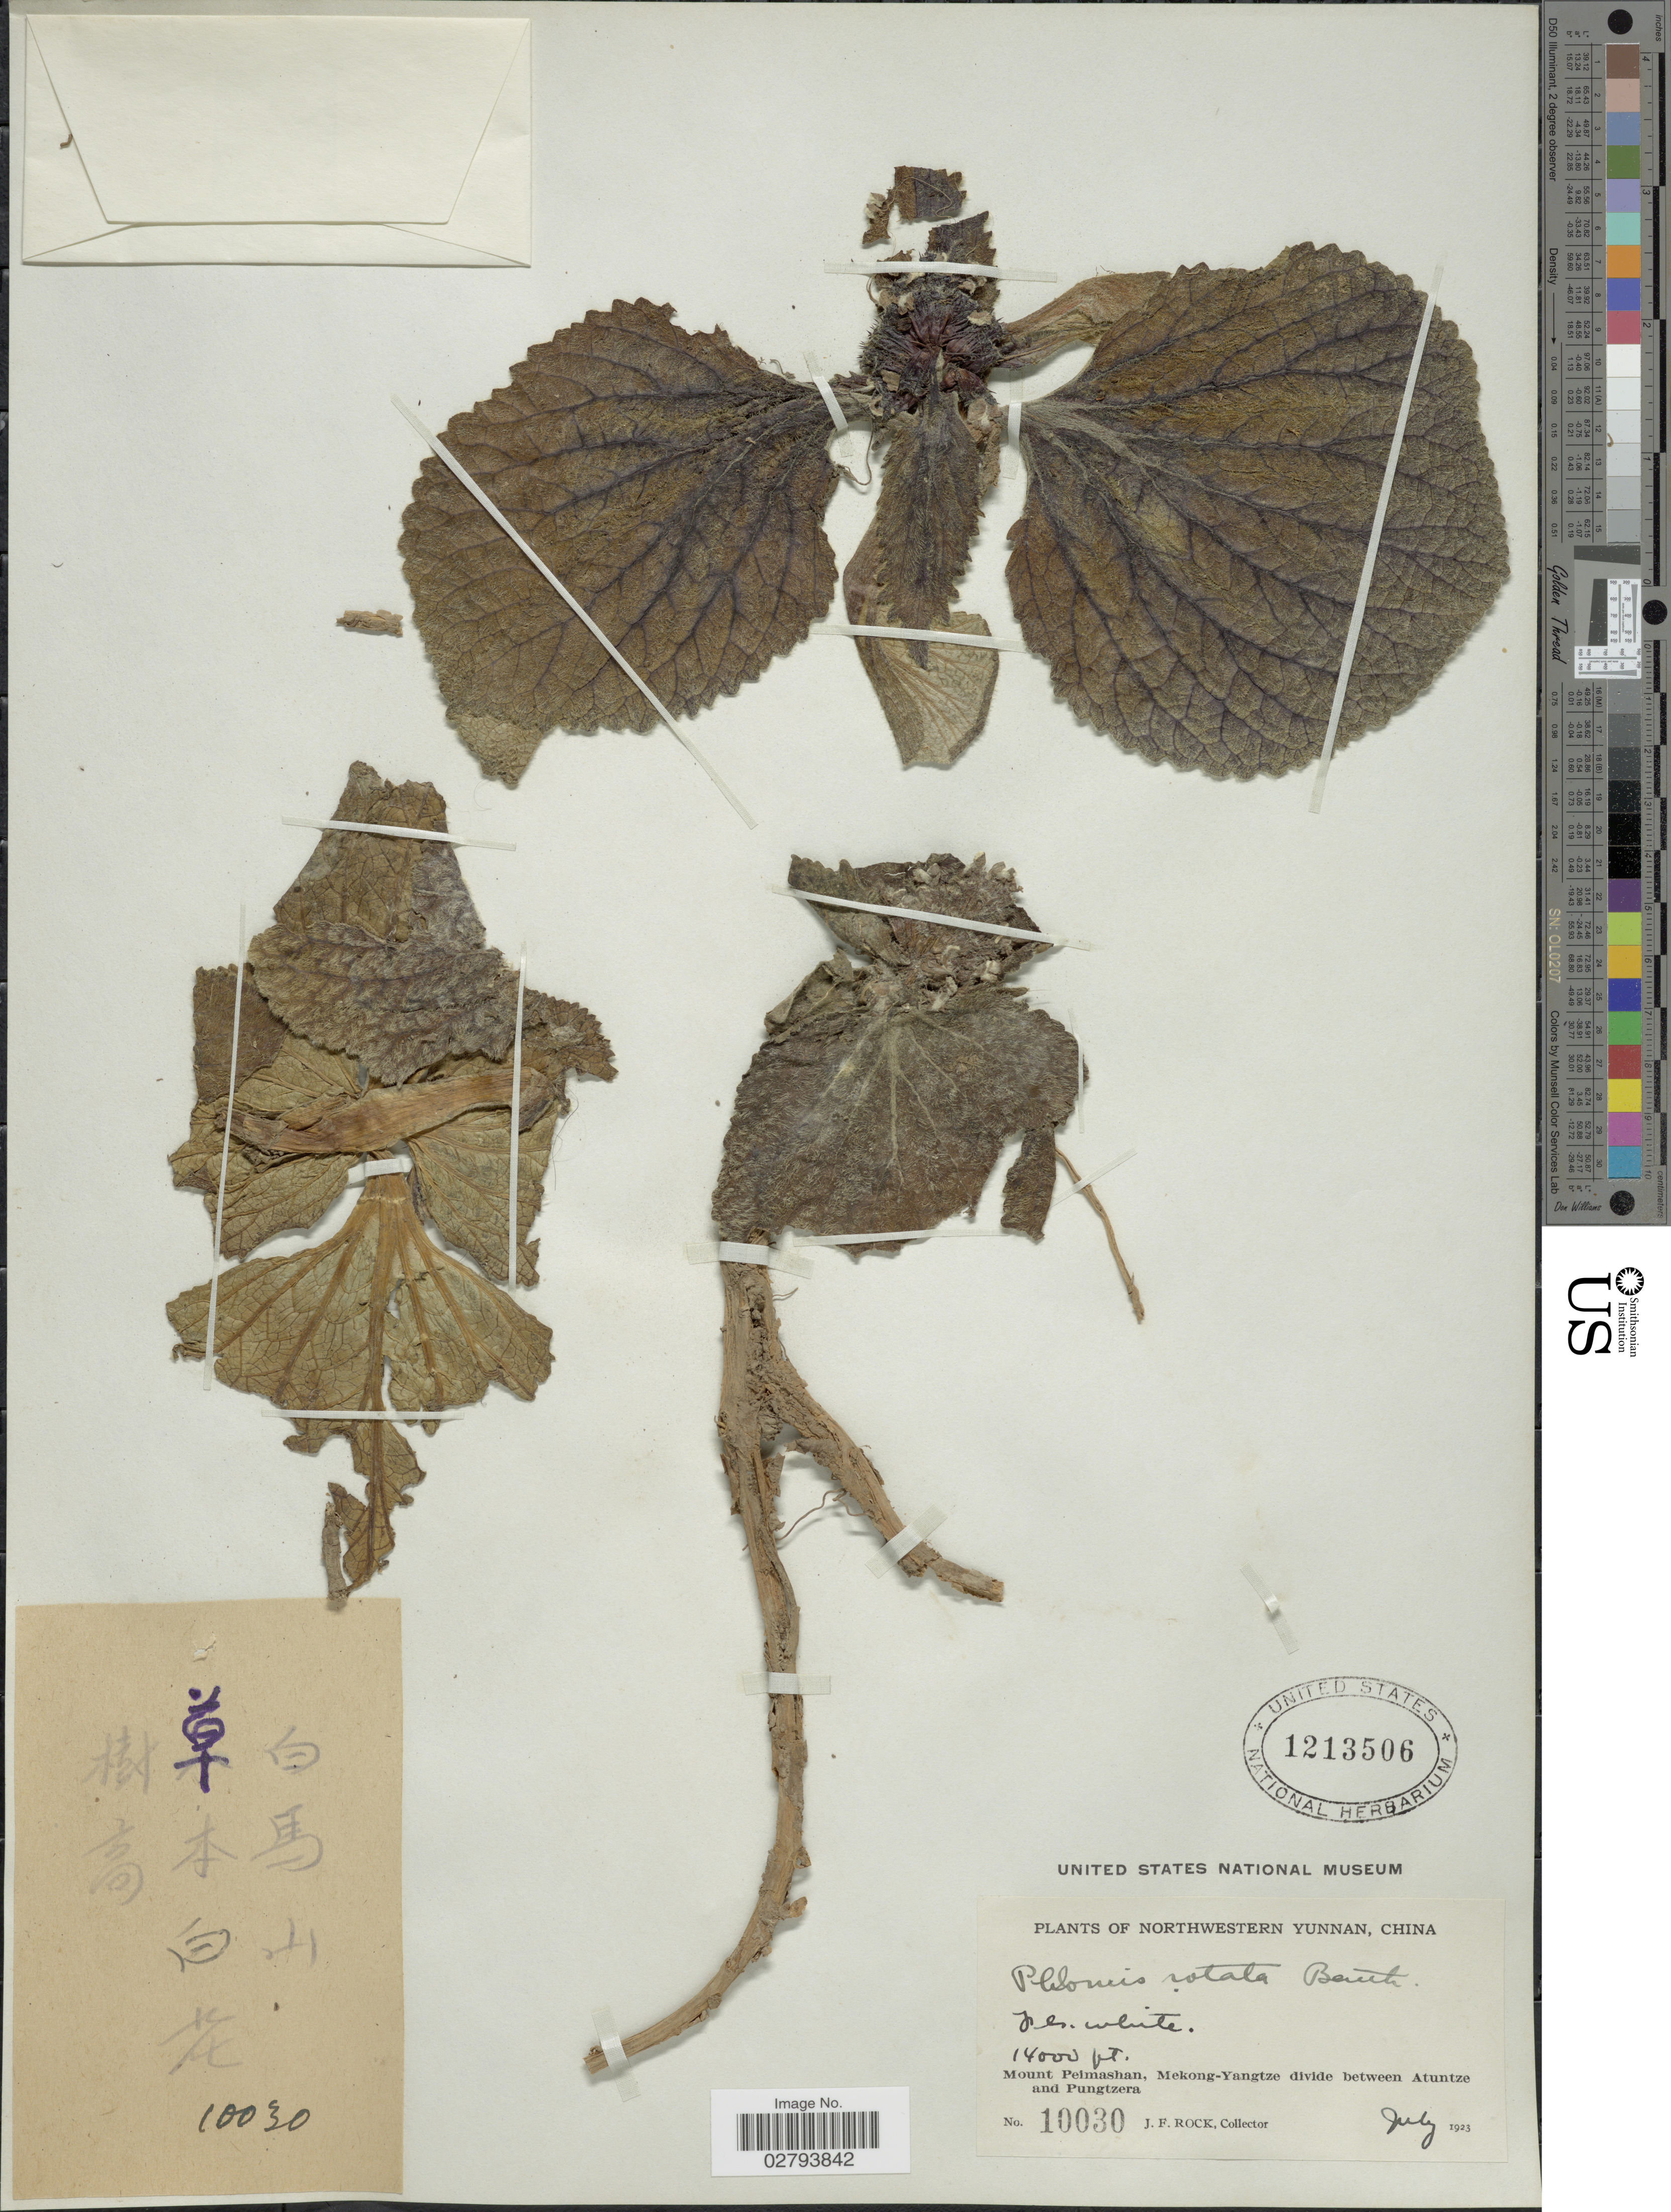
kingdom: Plantae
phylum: Tracheophyta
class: Magnoliopsida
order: Lamiales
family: Lamiaceae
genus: Phlomoides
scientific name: Phlomoides rotata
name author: (Benth. & Hook. f.) Mathiesen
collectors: J. Rock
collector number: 10030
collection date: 1923-07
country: China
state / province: Yunnan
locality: Northwestern Yunnan, Mount Peimashan, Mekong-Yangtze divide between Atuntze and Pungtzera.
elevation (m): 4267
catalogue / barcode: US 1213506